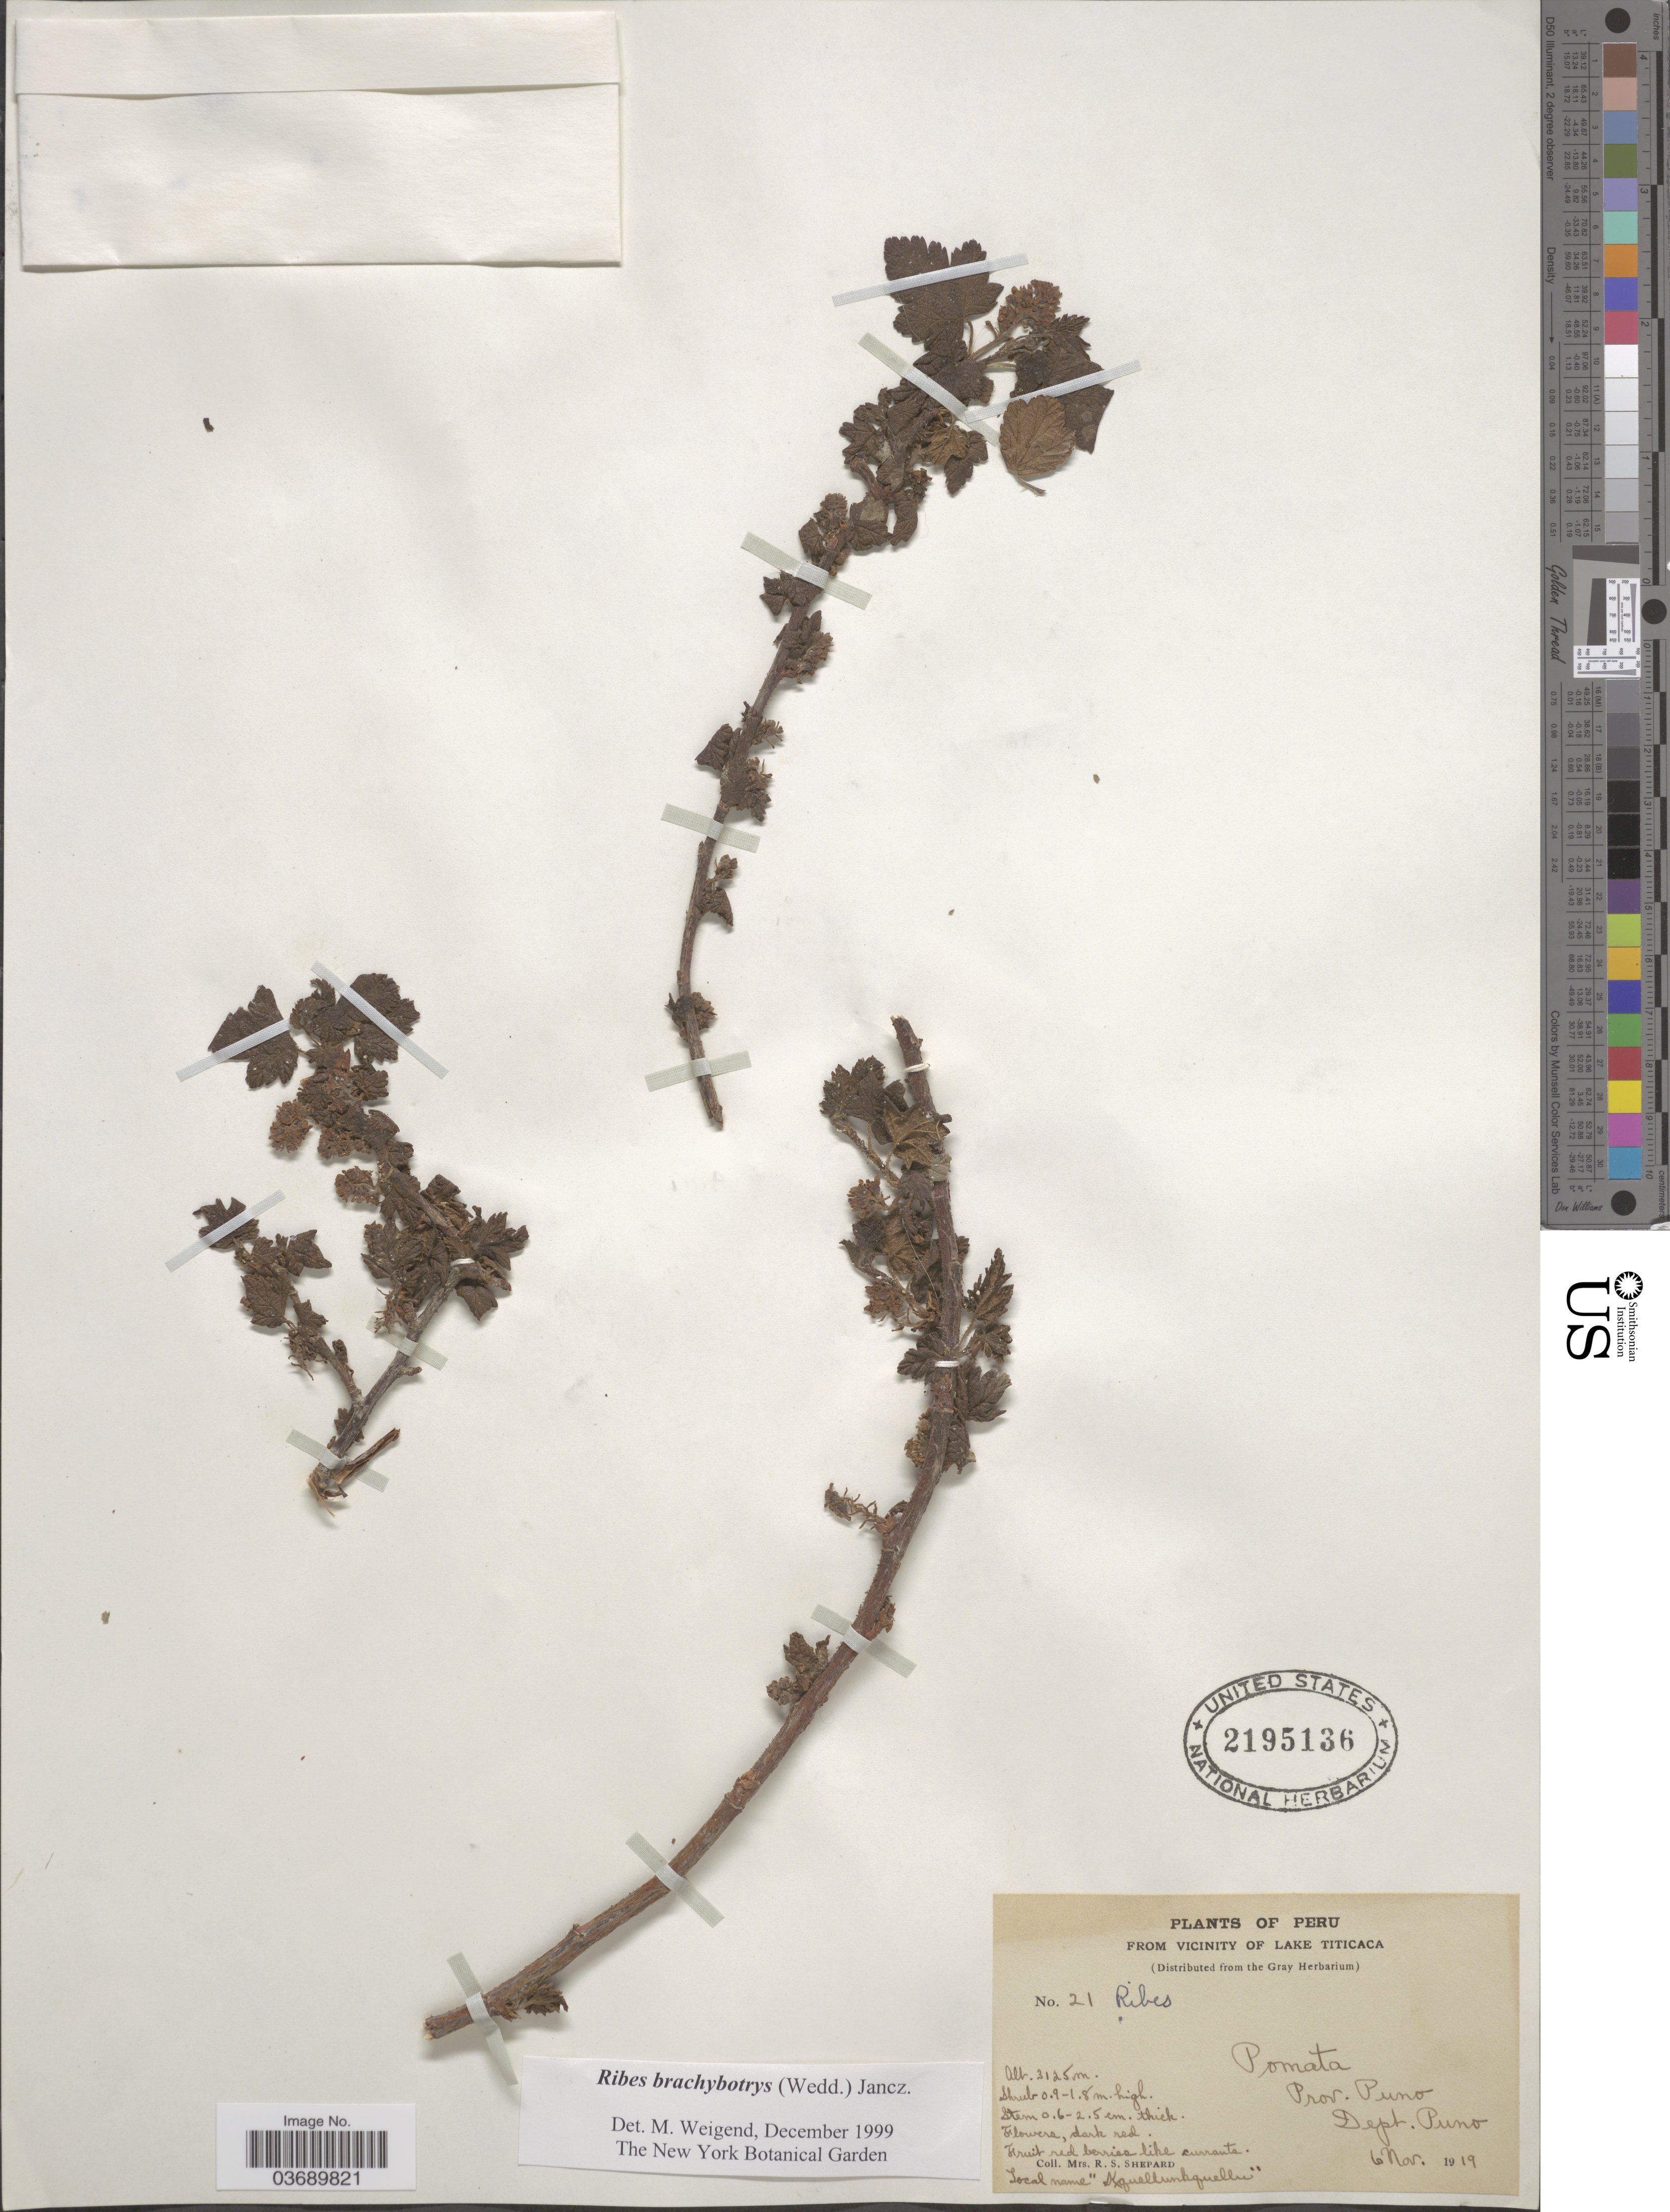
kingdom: Plantae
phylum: Tracheophyta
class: Magnoliopsida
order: Saxifragales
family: Grossulariaceae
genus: Ribes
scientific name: Ribes brachybotrys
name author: (Wedd.) Jancz.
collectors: R. Shepard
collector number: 21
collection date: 1919-11-06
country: Peru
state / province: Puno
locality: Vicinity of Lake Titicaca. Pomata, Prov. Puno, Dept. Puno.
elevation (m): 3125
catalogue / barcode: US 2195136